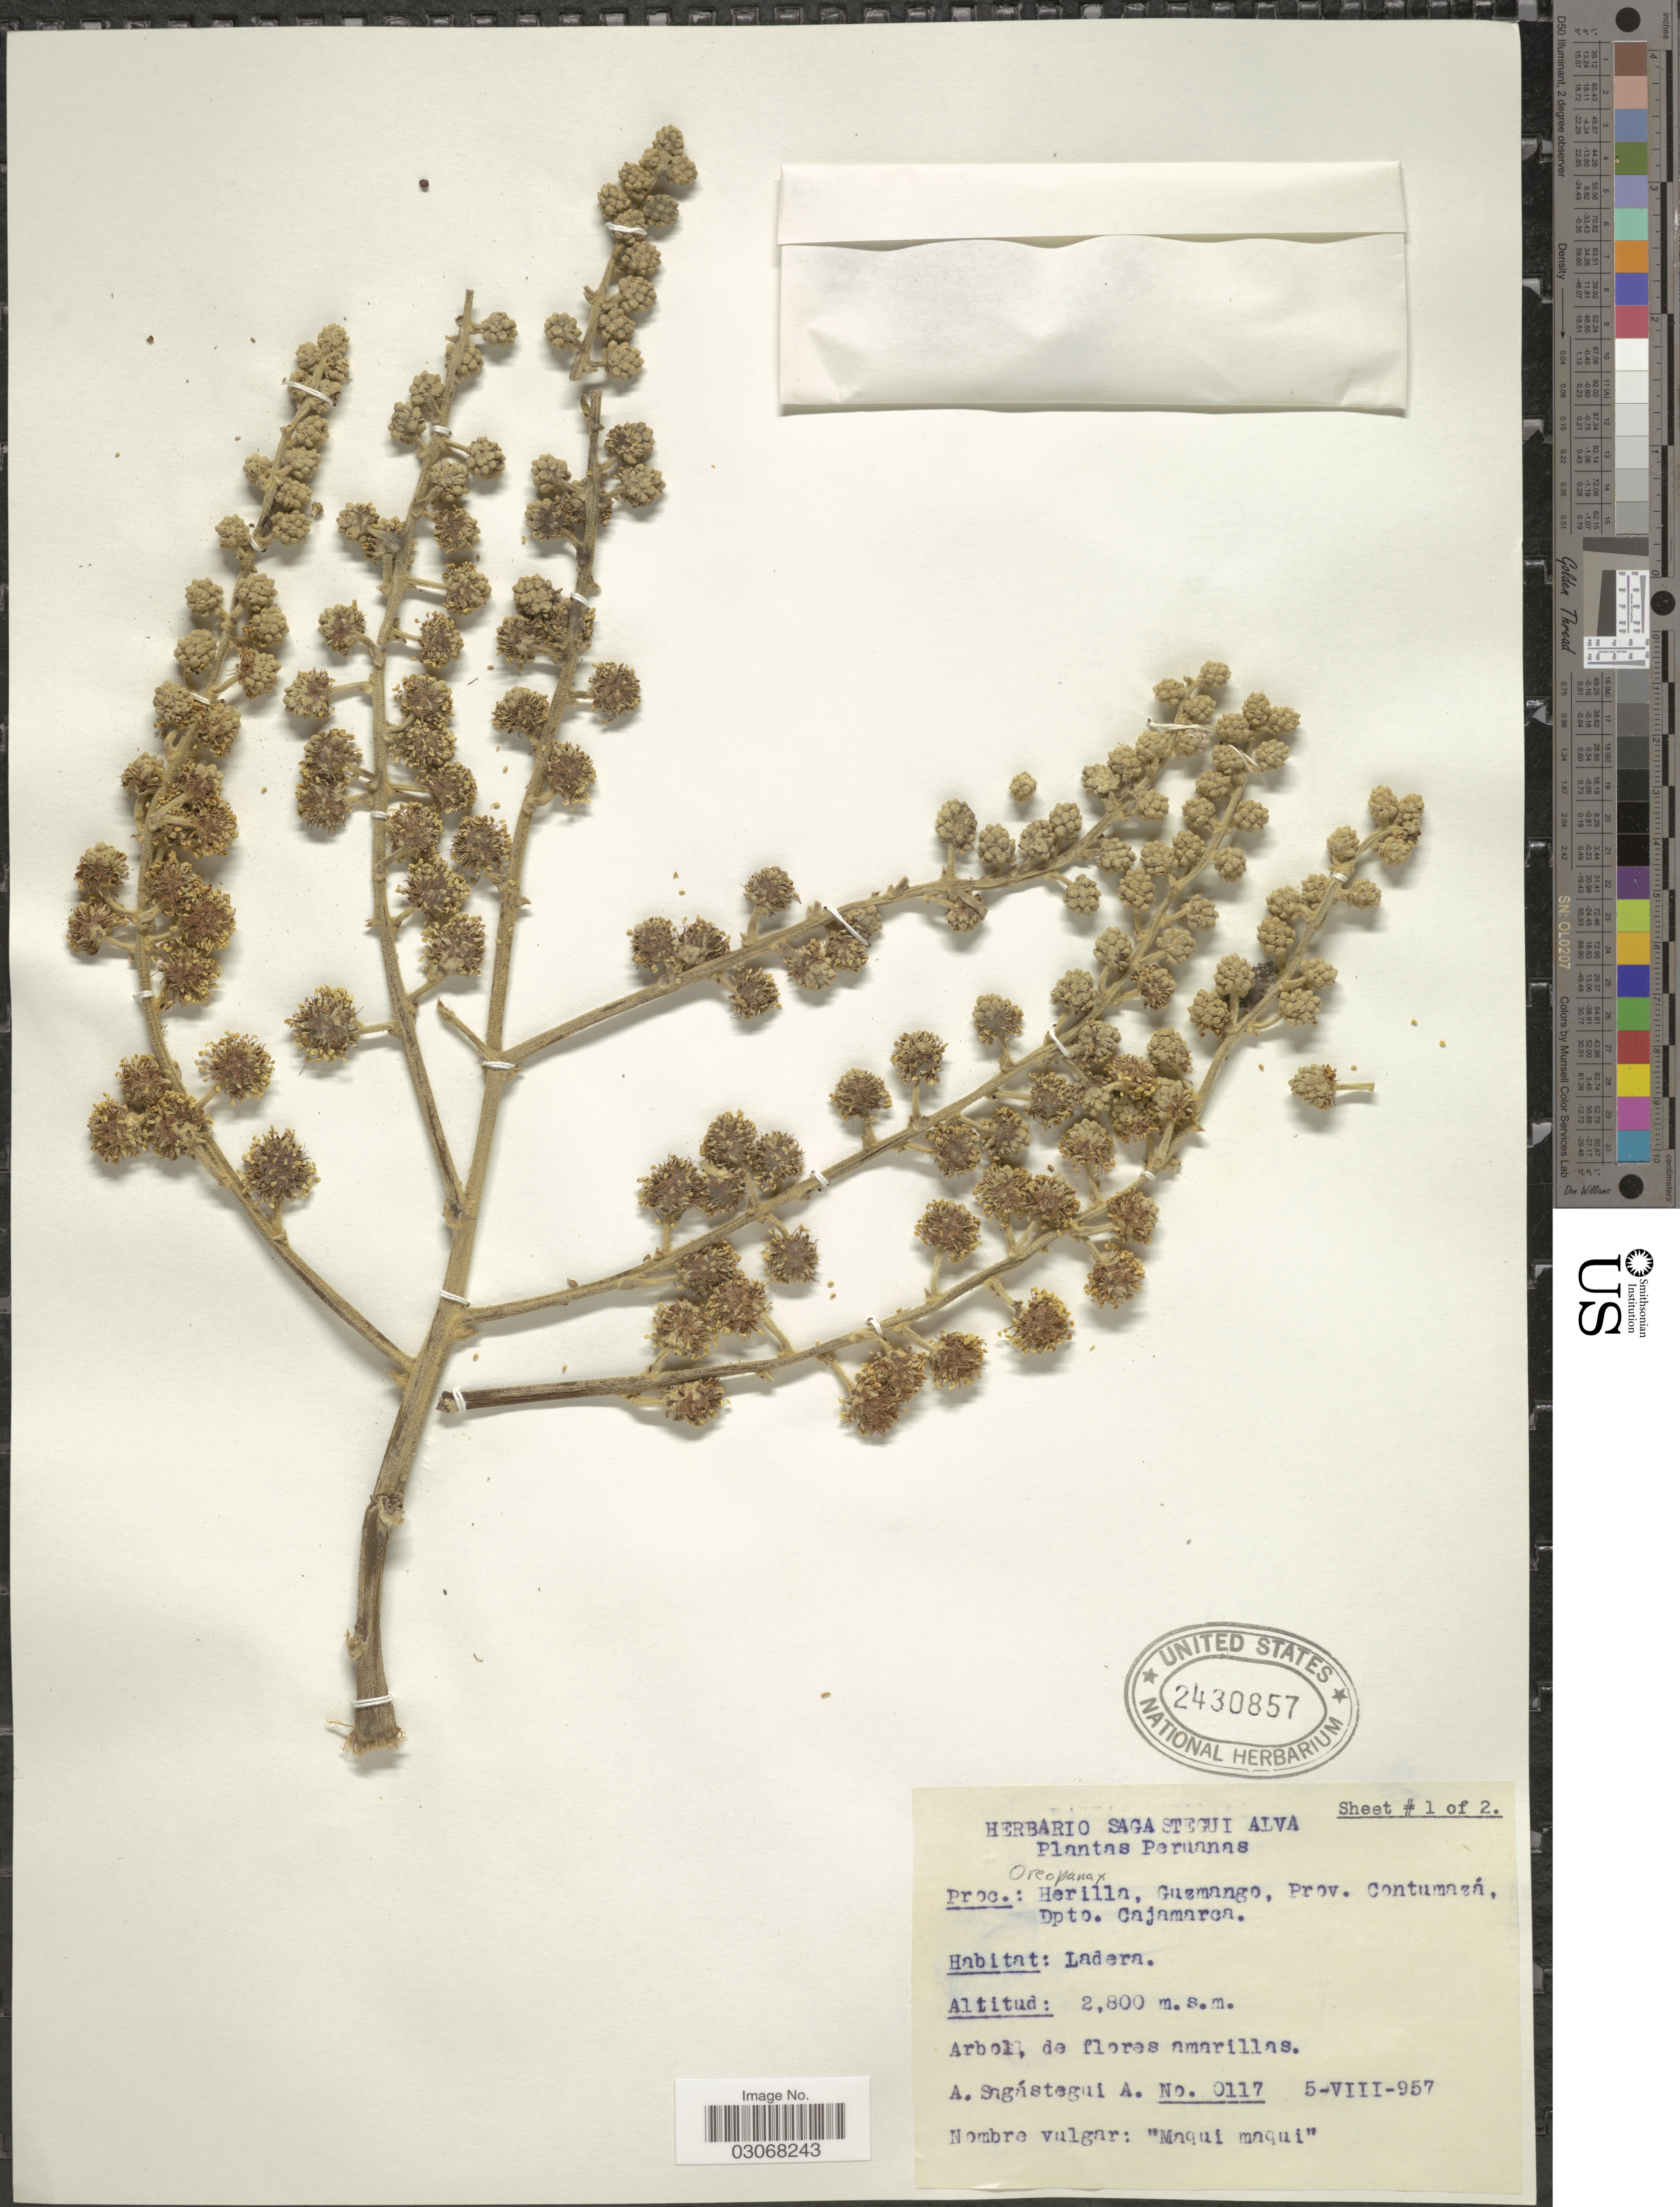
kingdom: Plantae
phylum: Tracheophyta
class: Magnoliopsida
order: Apiales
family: Araliaceae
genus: Oreopanax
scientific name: Oreopanax sp.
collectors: A. Sagástegui A.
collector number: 0117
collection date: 1957-08-05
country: Peru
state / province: Cajamarca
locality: Herilla, Guzmango, Prov. Contumazá, Dpto. Cajamarca.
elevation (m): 2800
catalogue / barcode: US 2430857